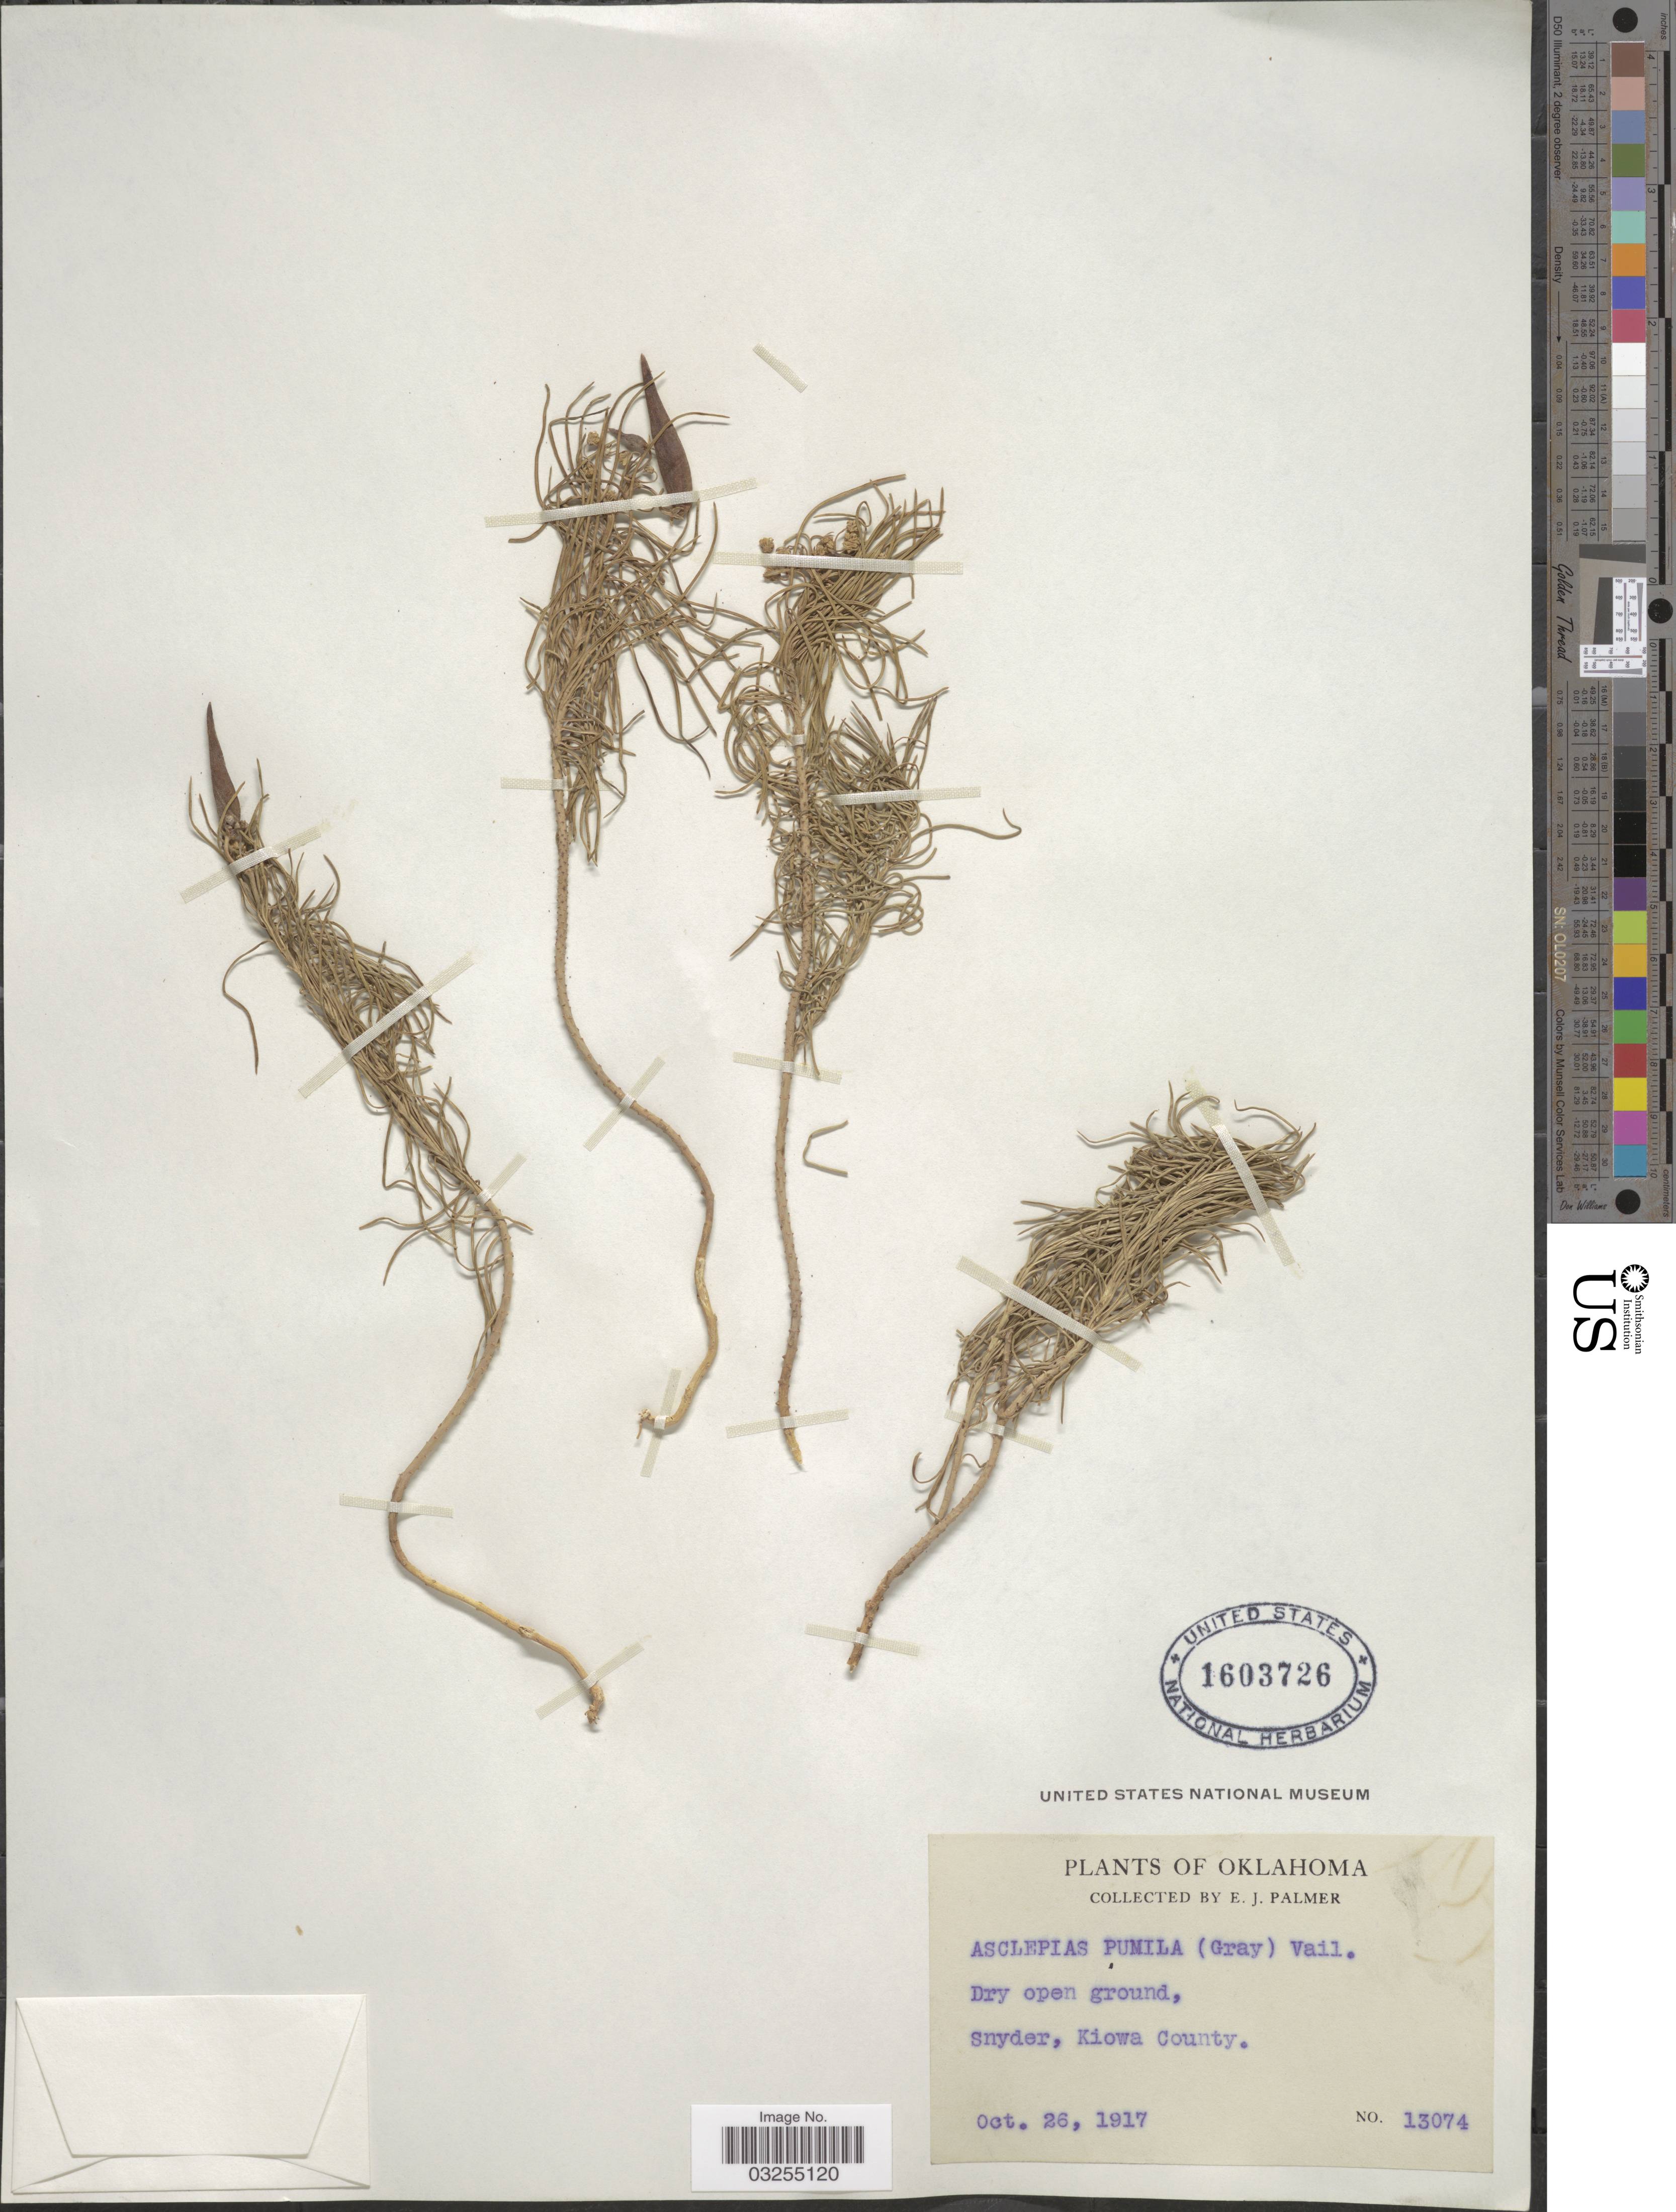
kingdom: Plantae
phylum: Tracheophyta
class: Magnoliopsida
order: Gentianales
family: Apocynaceae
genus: Asclepias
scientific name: Asclepias pumila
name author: (A. Gray) Vail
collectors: E. J. Palmer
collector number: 13074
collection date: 1917-10-26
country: United States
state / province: Oklahoma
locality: Snyder, Kiowa County.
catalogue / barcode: US 1603726